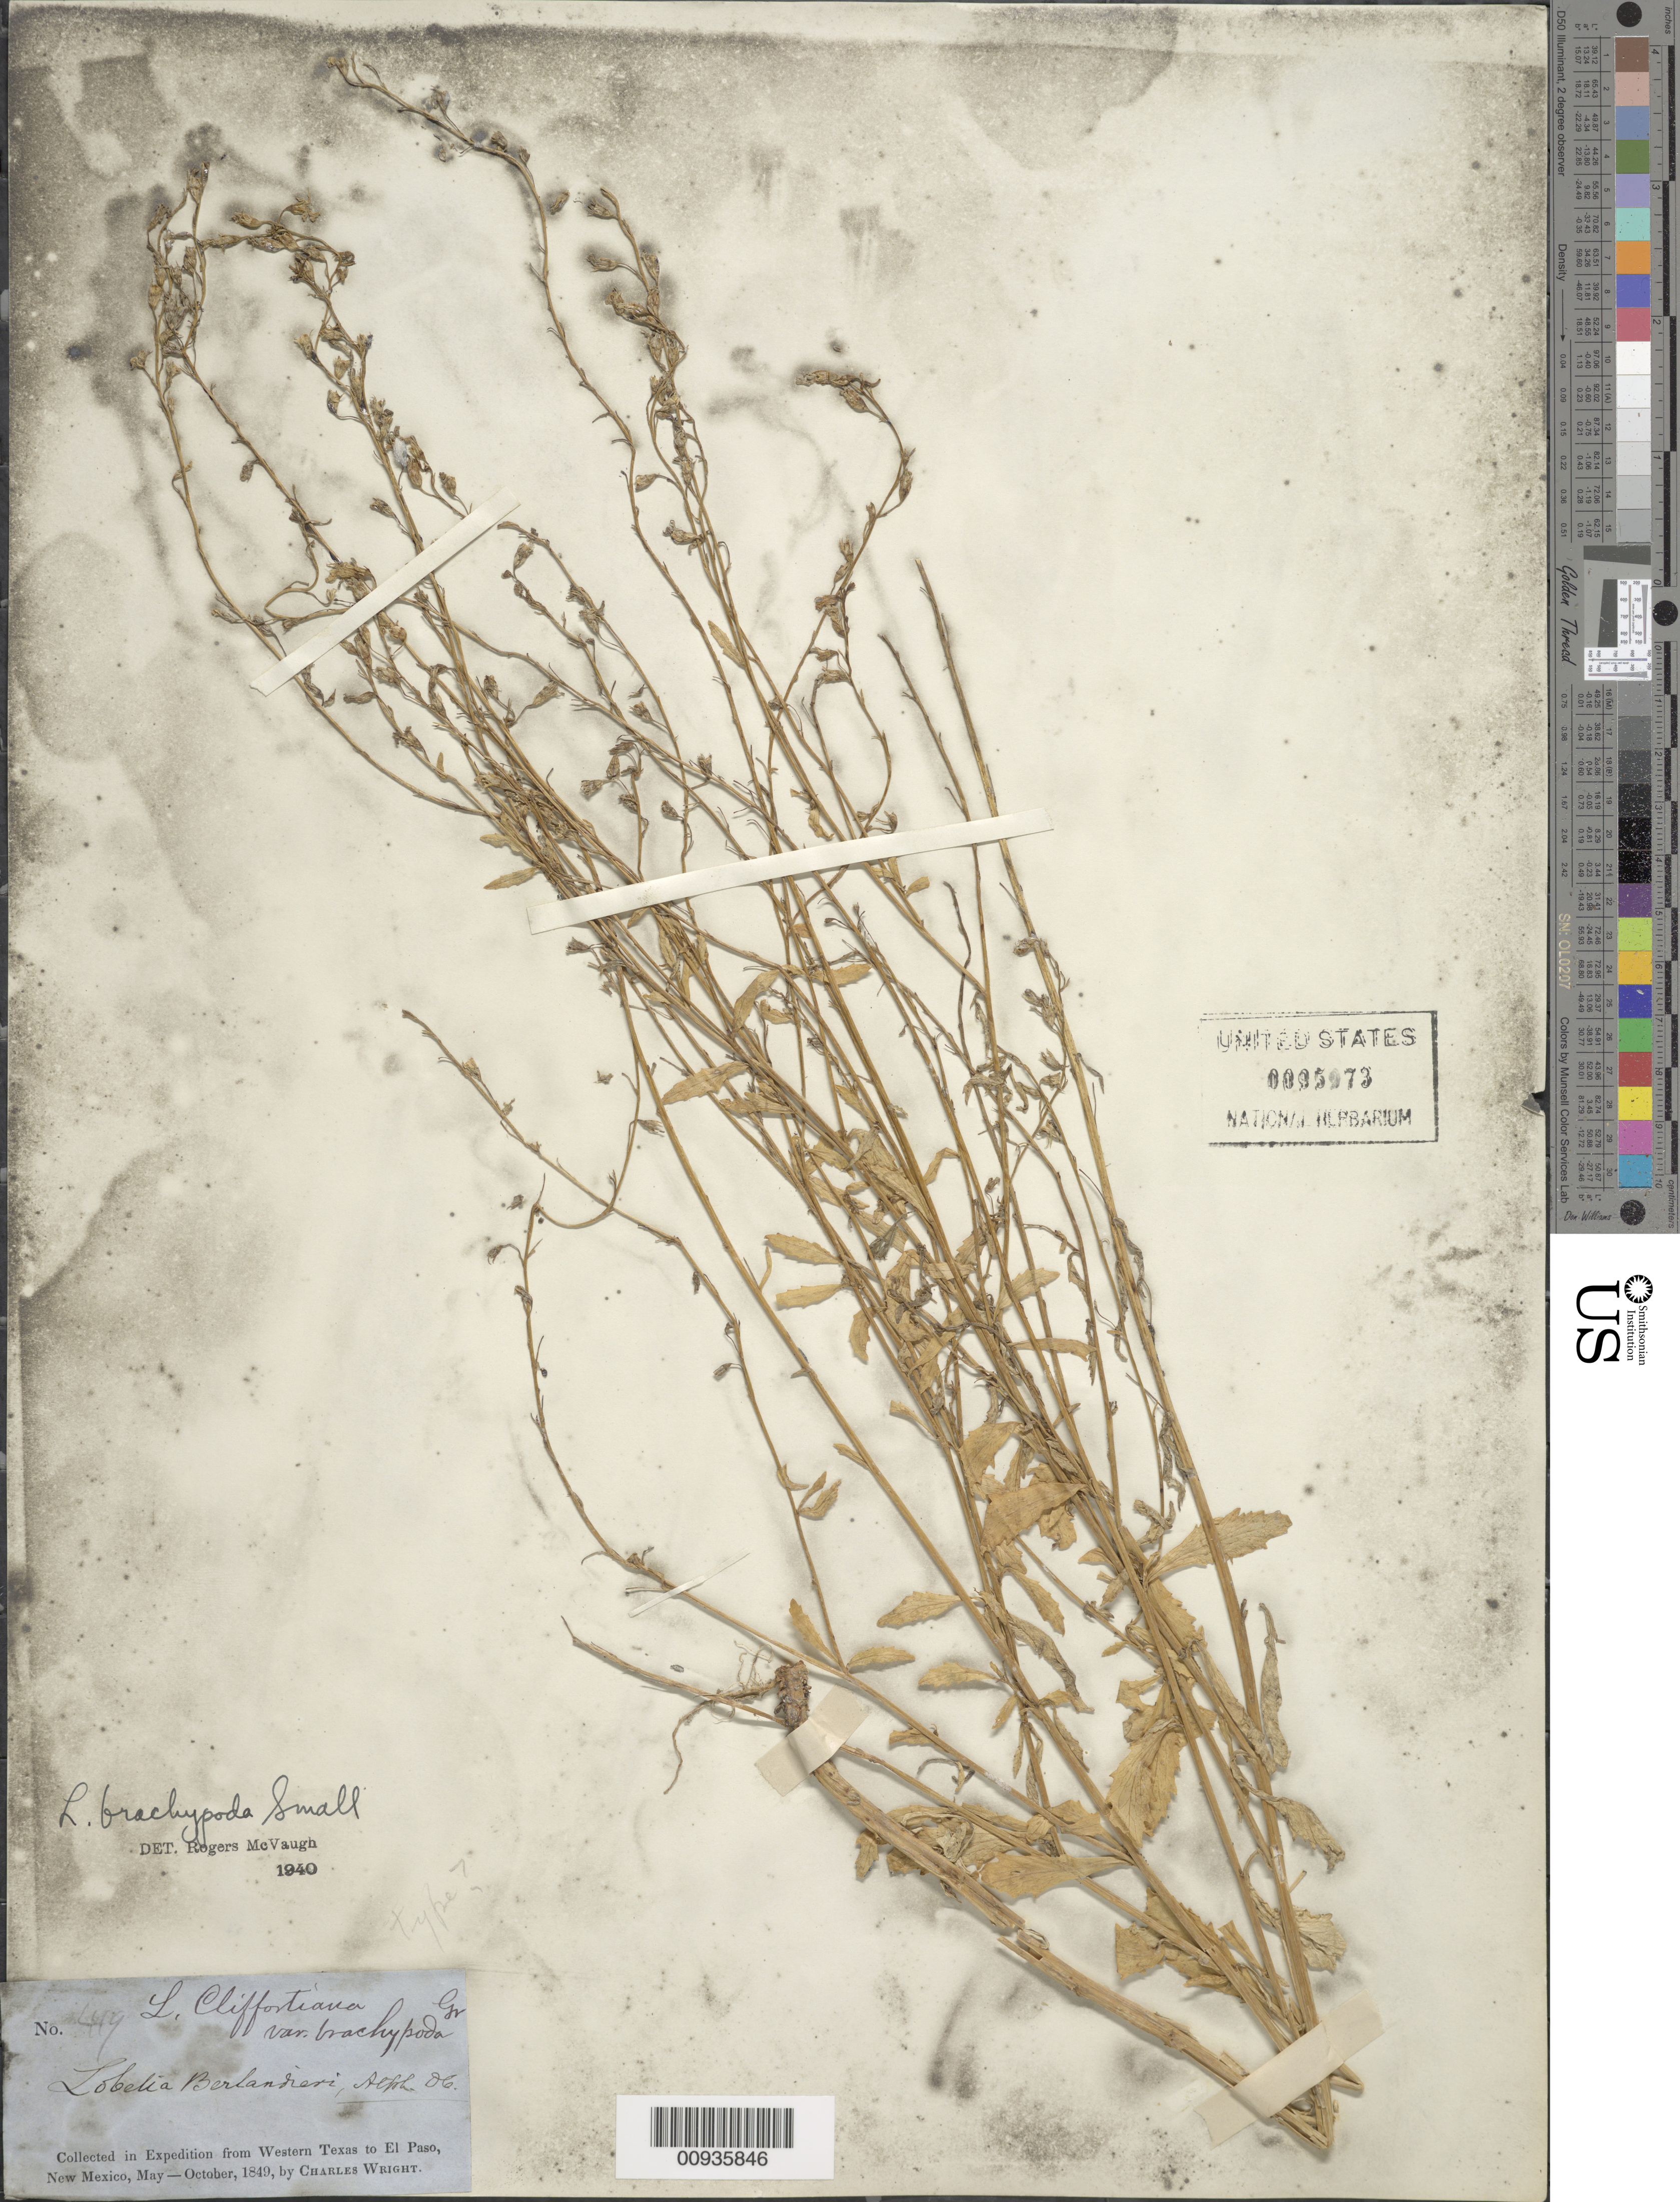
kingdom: Plantae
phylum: Tracheophyta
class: Magnoliopsida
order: Asterales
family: Campanulaceae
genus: Lobelia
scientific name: Lobelia brachypoda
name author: (A. Gray) Small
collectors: C. Wright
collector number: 419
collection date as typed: May 1849 to -- Oct 1849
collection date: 1849-05/1849-10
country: United States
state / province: Texas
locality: Between western Texas and El Paso.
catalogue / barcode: US 95973